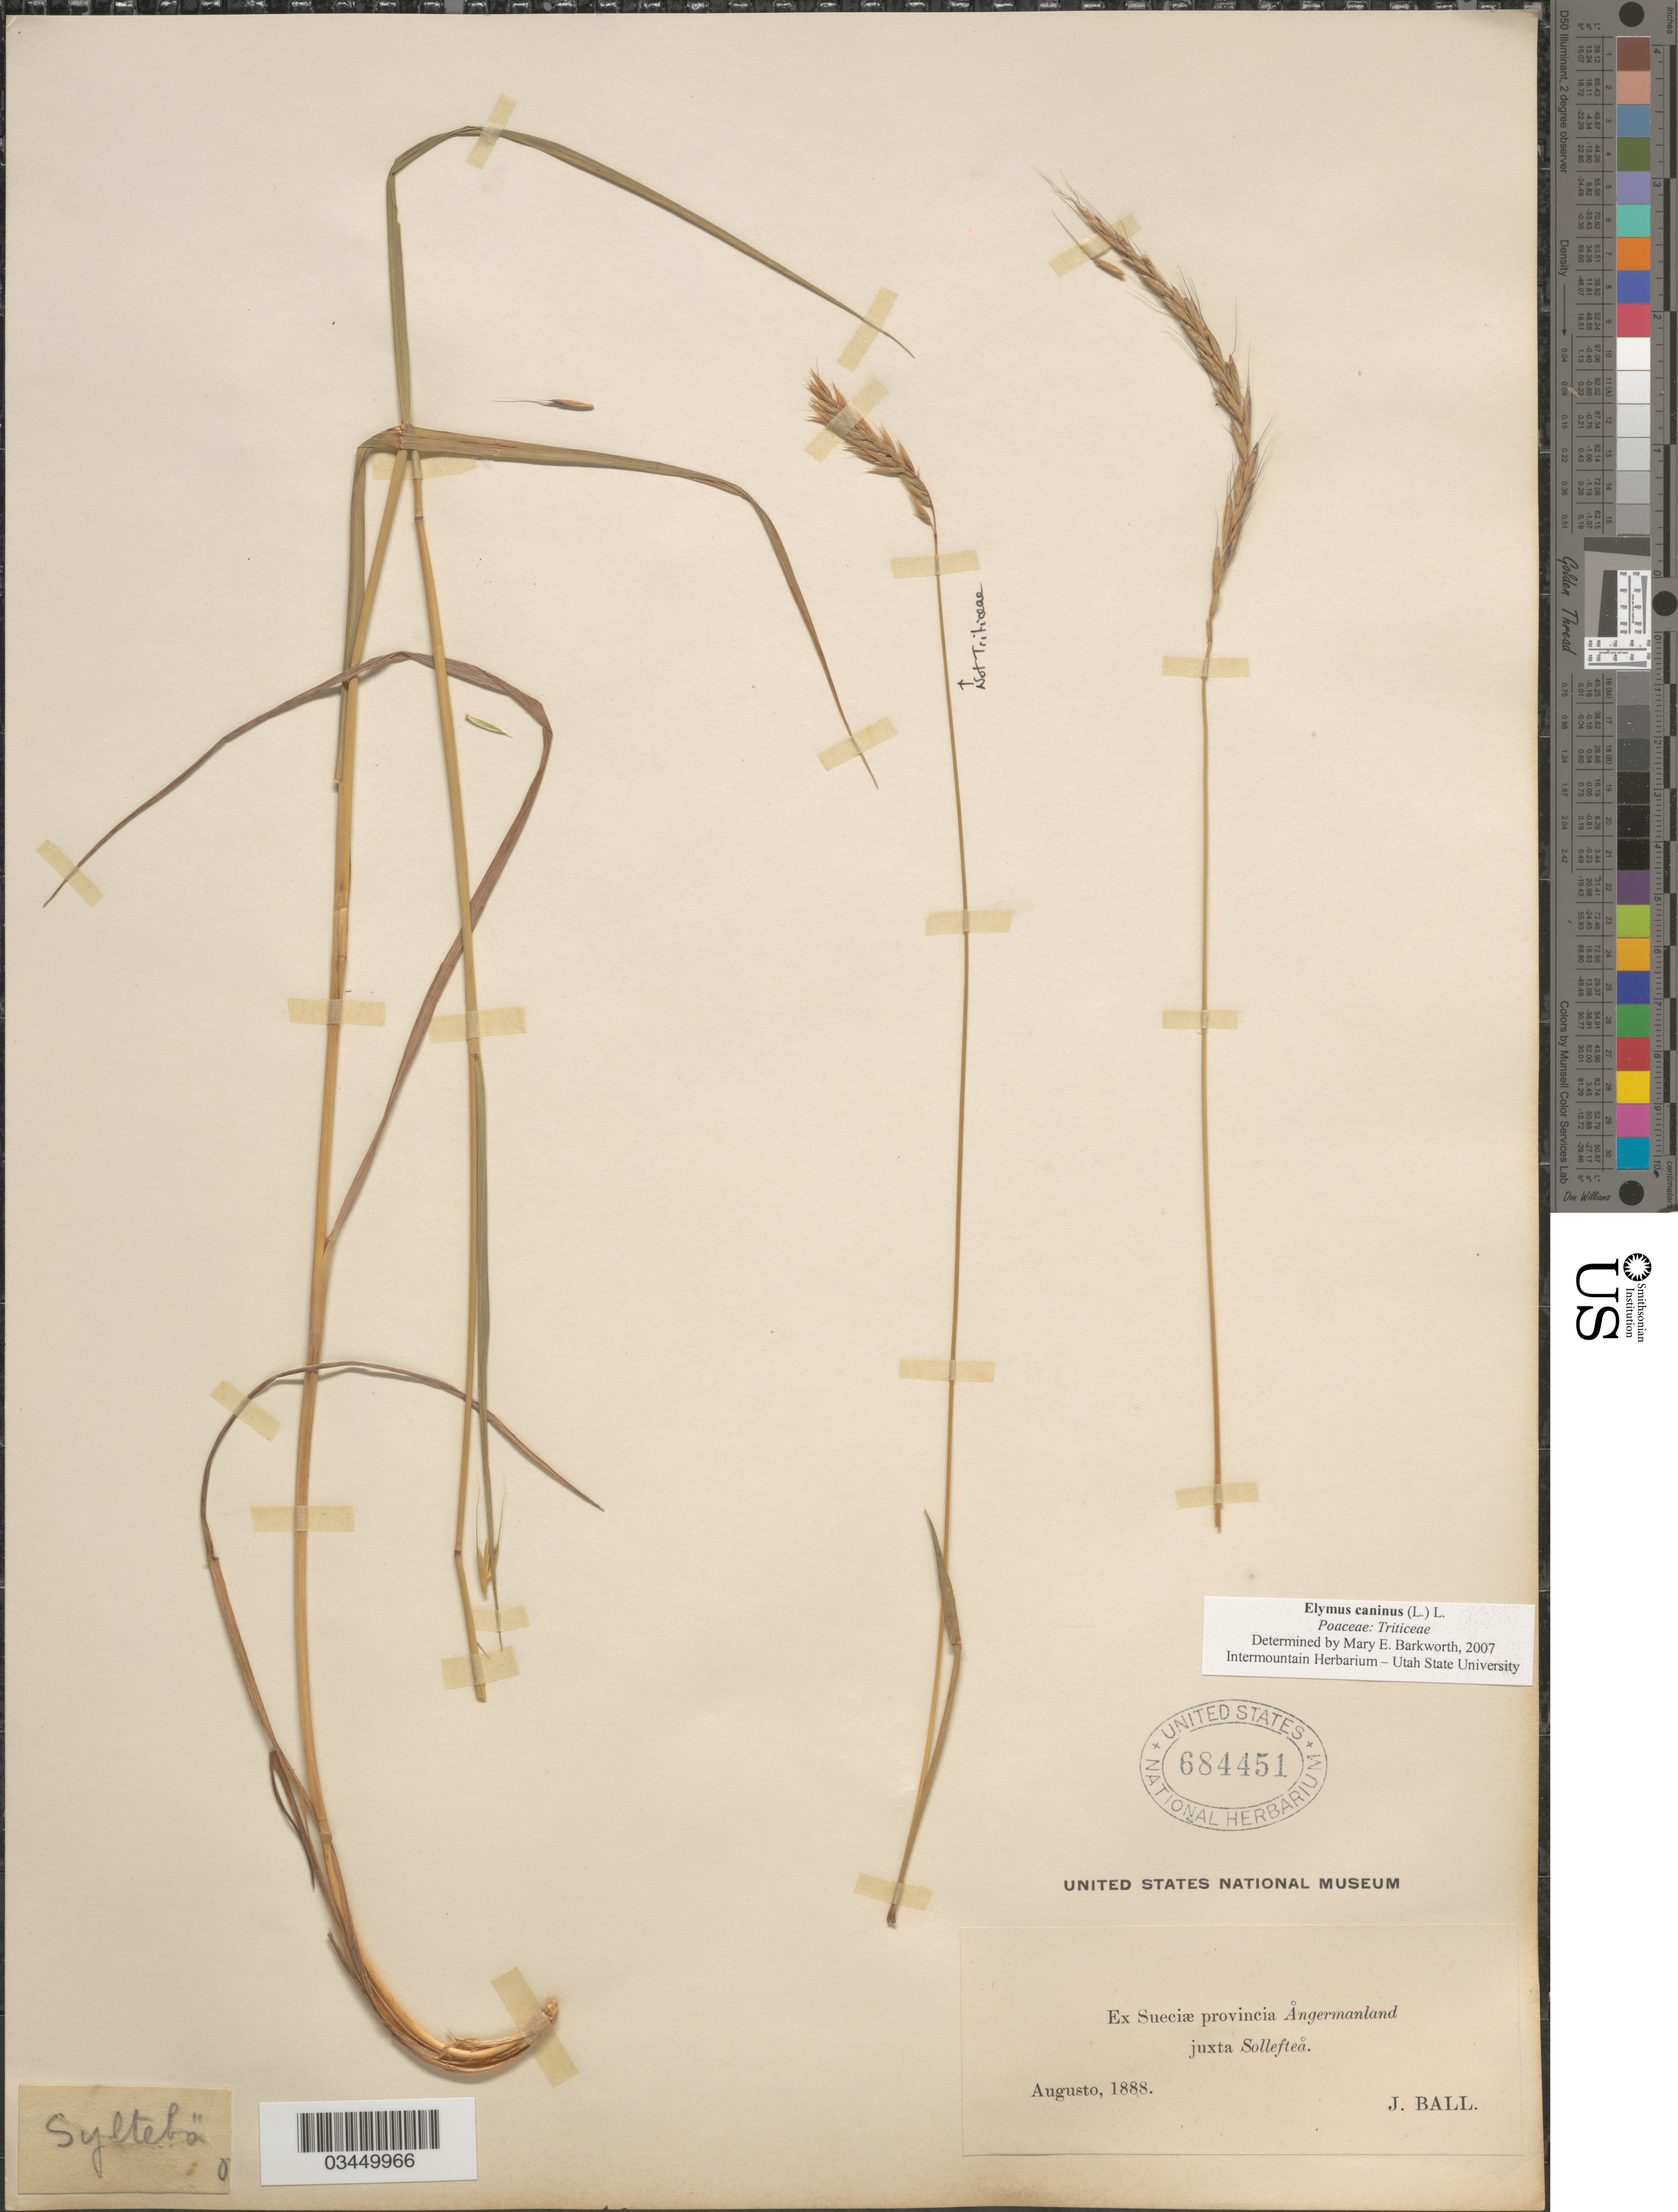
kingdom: Plantae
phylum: Tracheophyta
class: Liliopsida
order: Poales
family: Poaceae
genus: Elymus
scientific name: Elymus caninus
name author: (L.) L.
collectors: J. Ball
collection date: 1888-08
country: Sweden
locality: Ex Sueciæ provincia Ångermanland juxta Sollefteå.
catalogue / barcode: US 684451